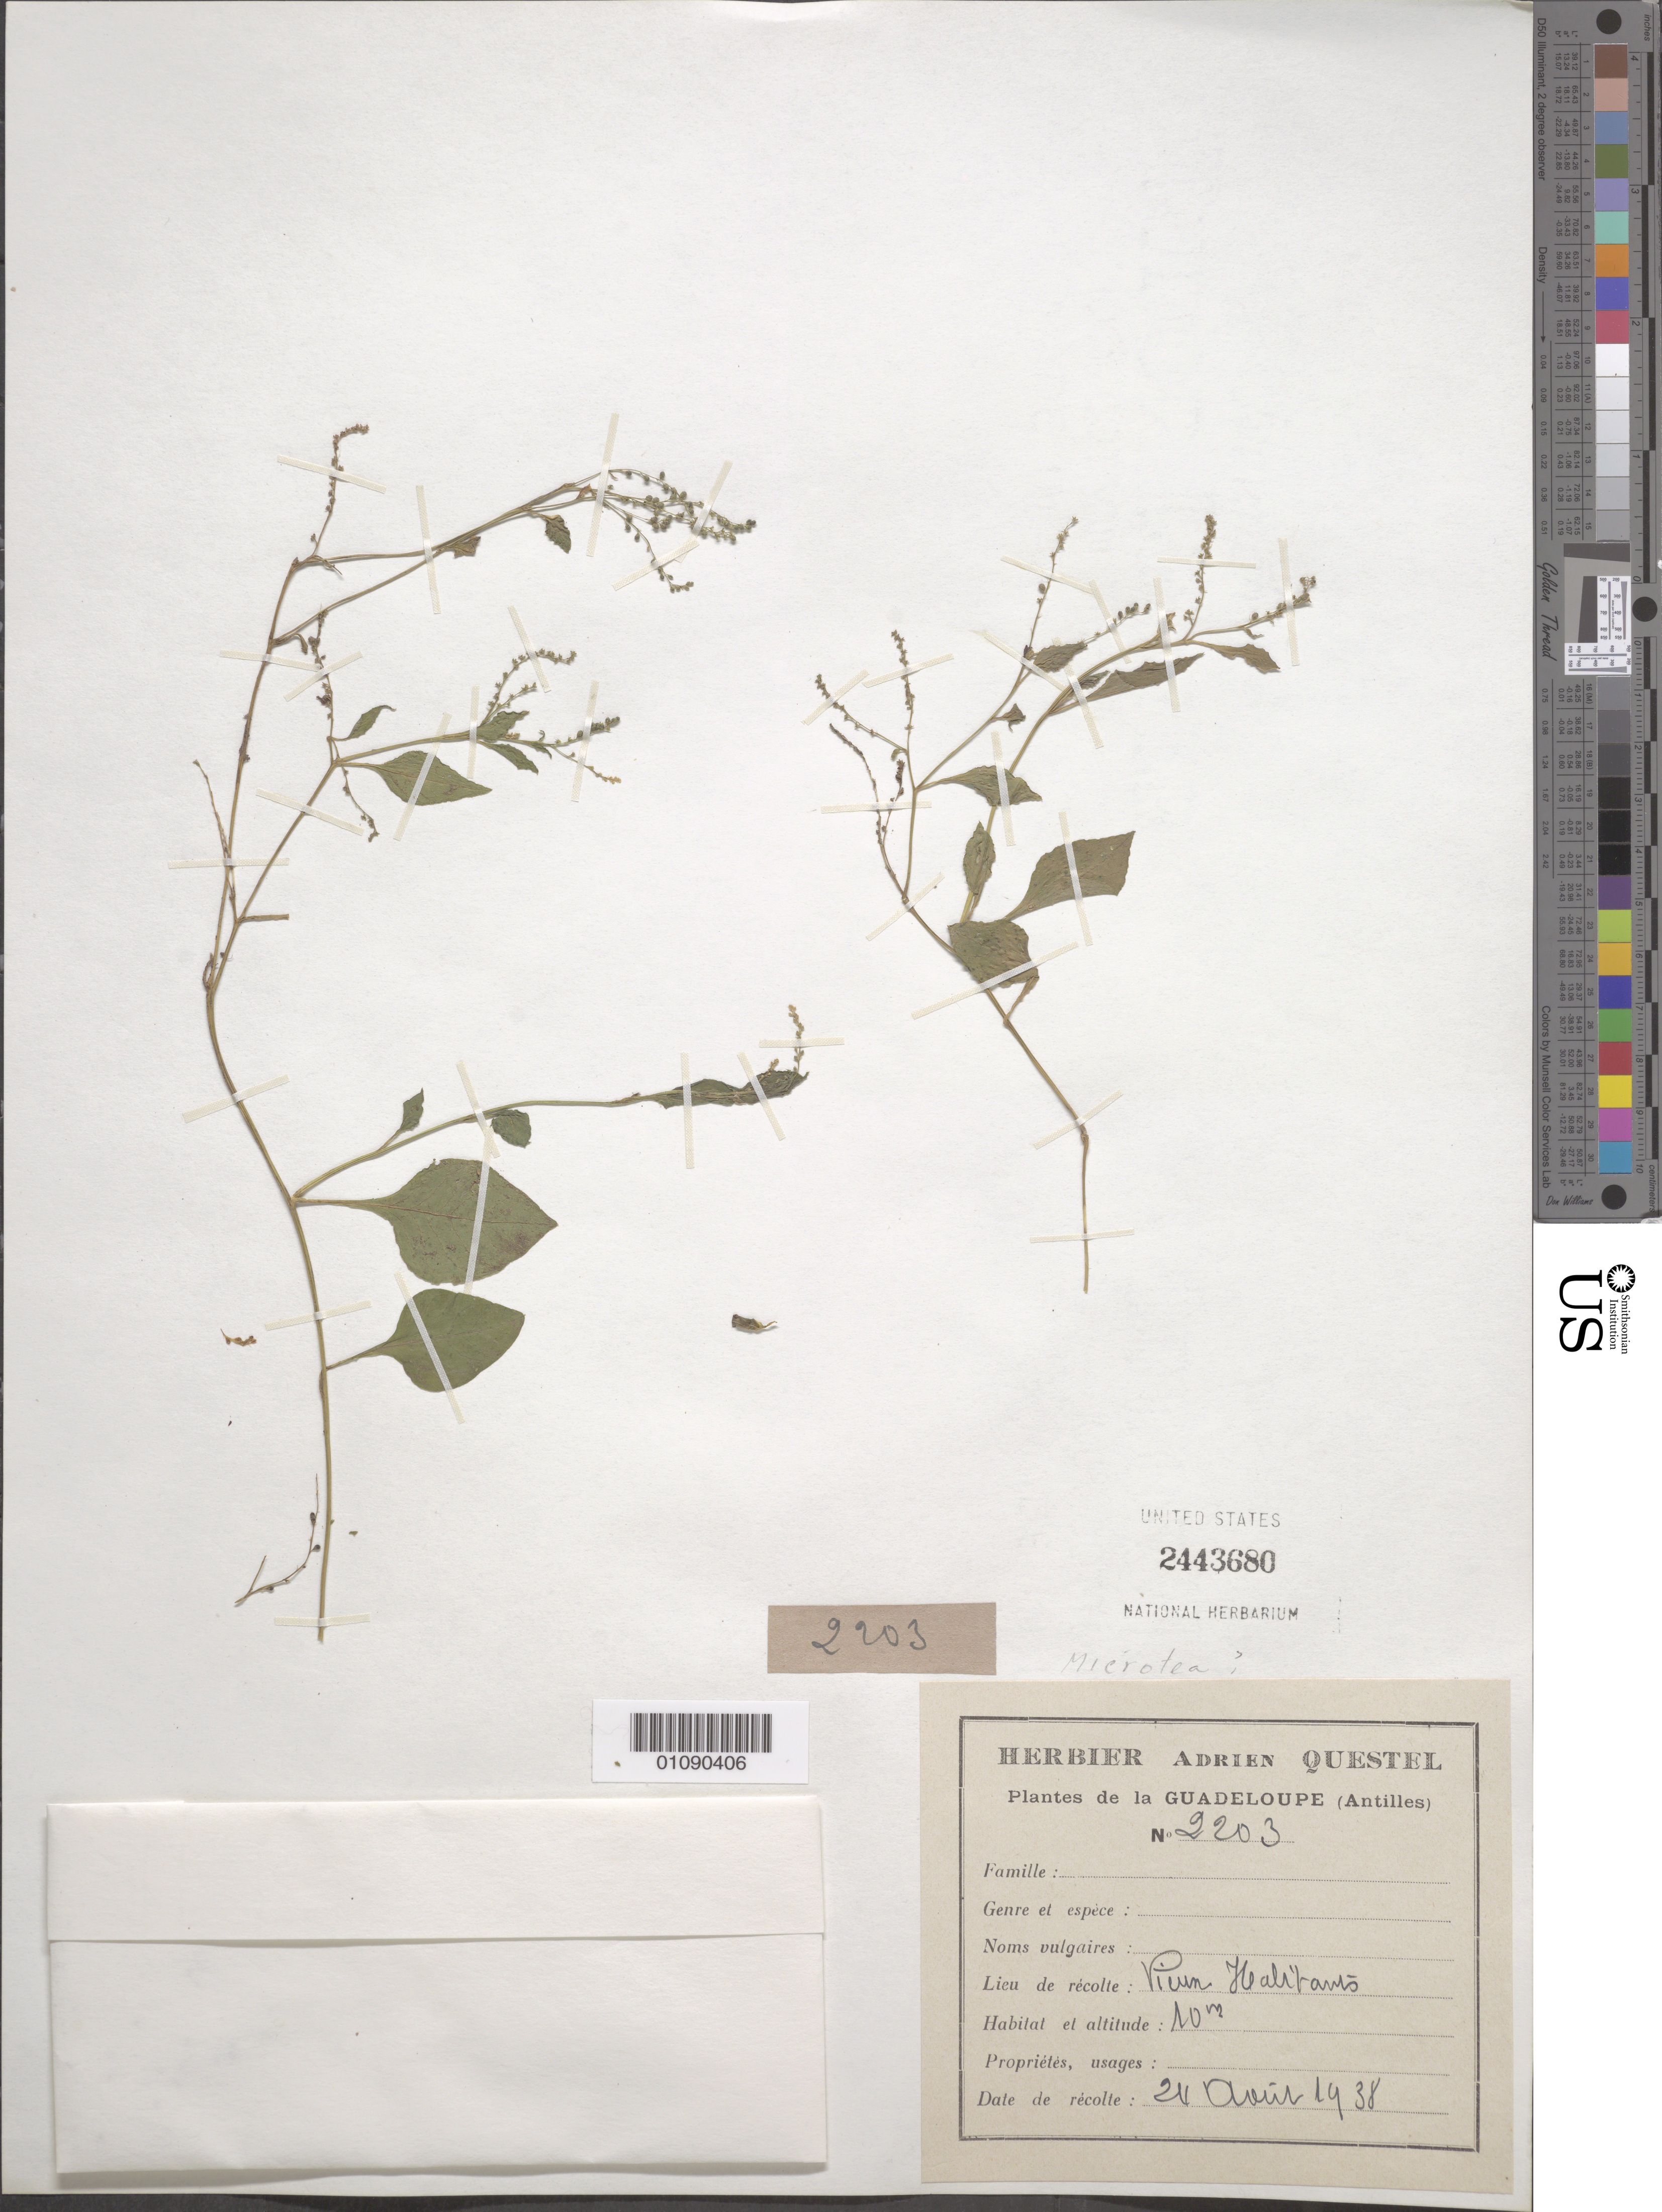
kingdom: Plantae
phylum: Tracheophyta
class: Magnoliopsida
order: Caryophyllales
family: Microteaceae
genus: Microtea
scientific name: Microtea debilis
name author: Sw.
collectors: A. Questel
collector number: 2203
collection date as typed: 24 Apr 1938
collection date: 1938-04-24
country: Guadeloupe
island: Basse Terre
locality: Vieux Habitants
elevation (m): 10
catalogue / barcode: US 2443680